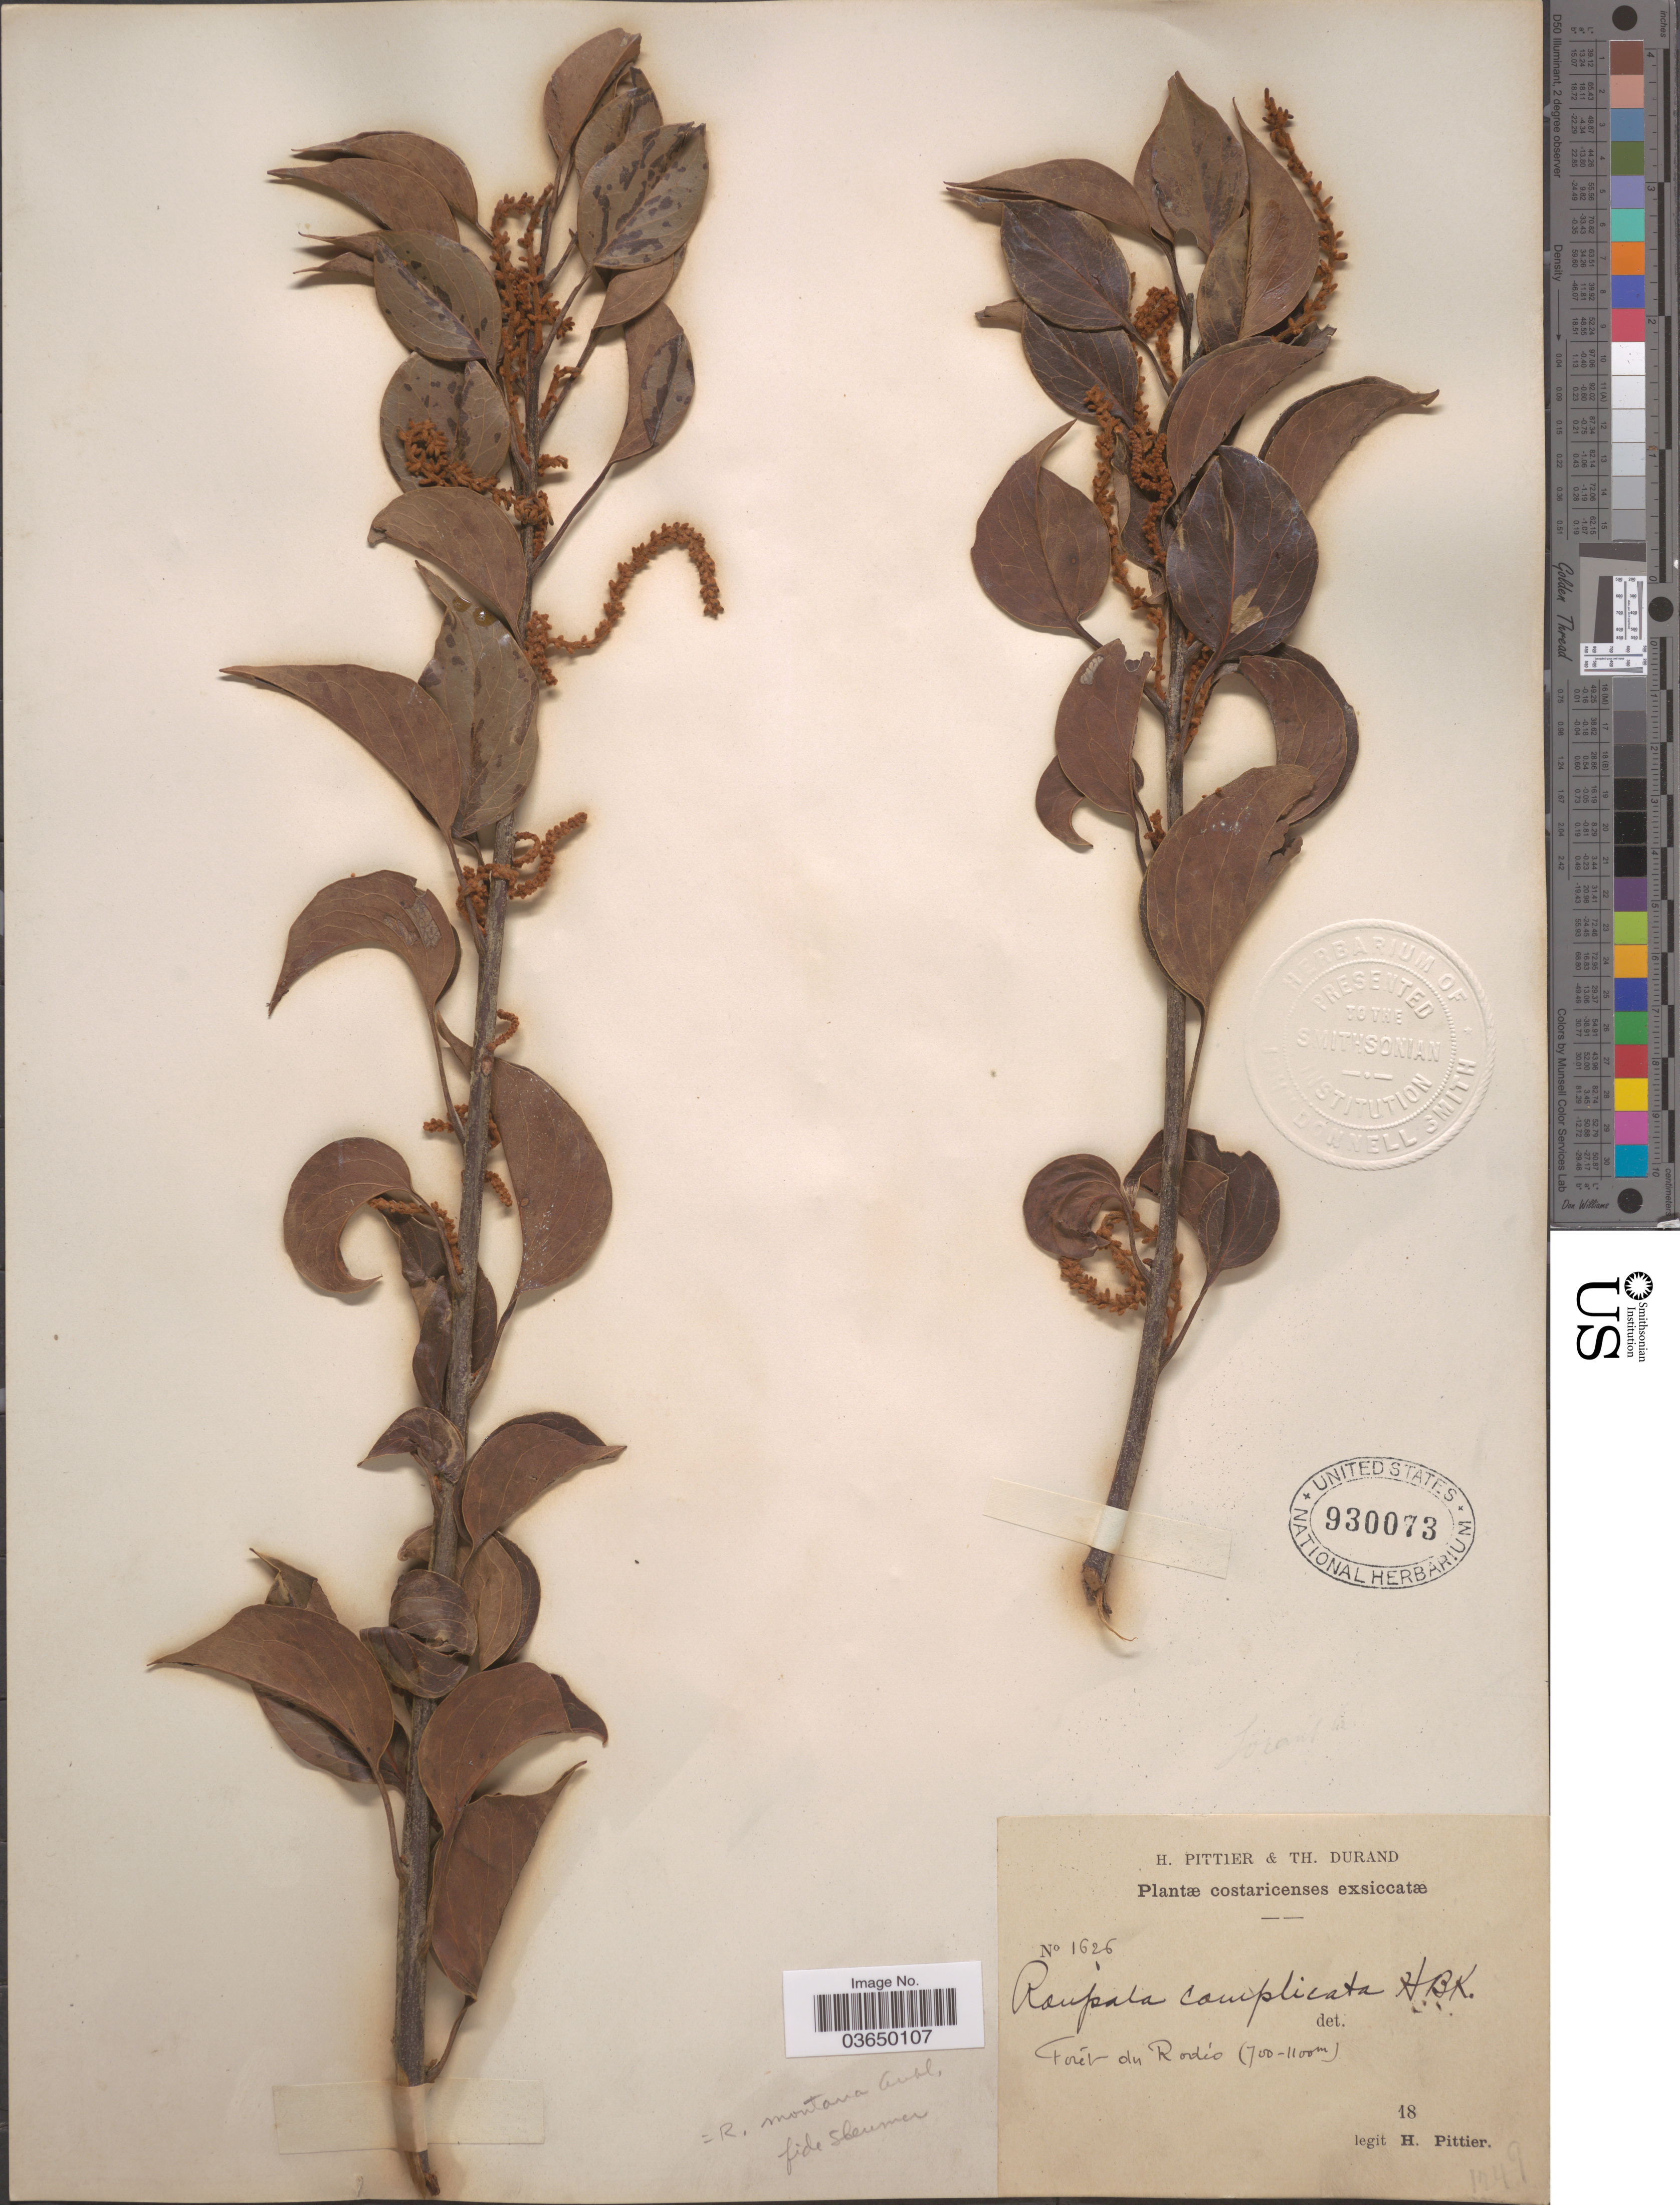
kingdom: Plantae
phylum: Tracheophyta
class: Magnoliopsida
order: Proteales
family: Proteaceae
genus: Roupala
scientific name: Roupala montana var. montana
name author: Aubl.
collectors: H. F. Pittier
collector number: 1626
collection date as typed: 18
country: Costa Rica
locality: Forêt du Rodéo [forest of Rodéo]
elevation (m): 700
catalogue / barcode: US 930073